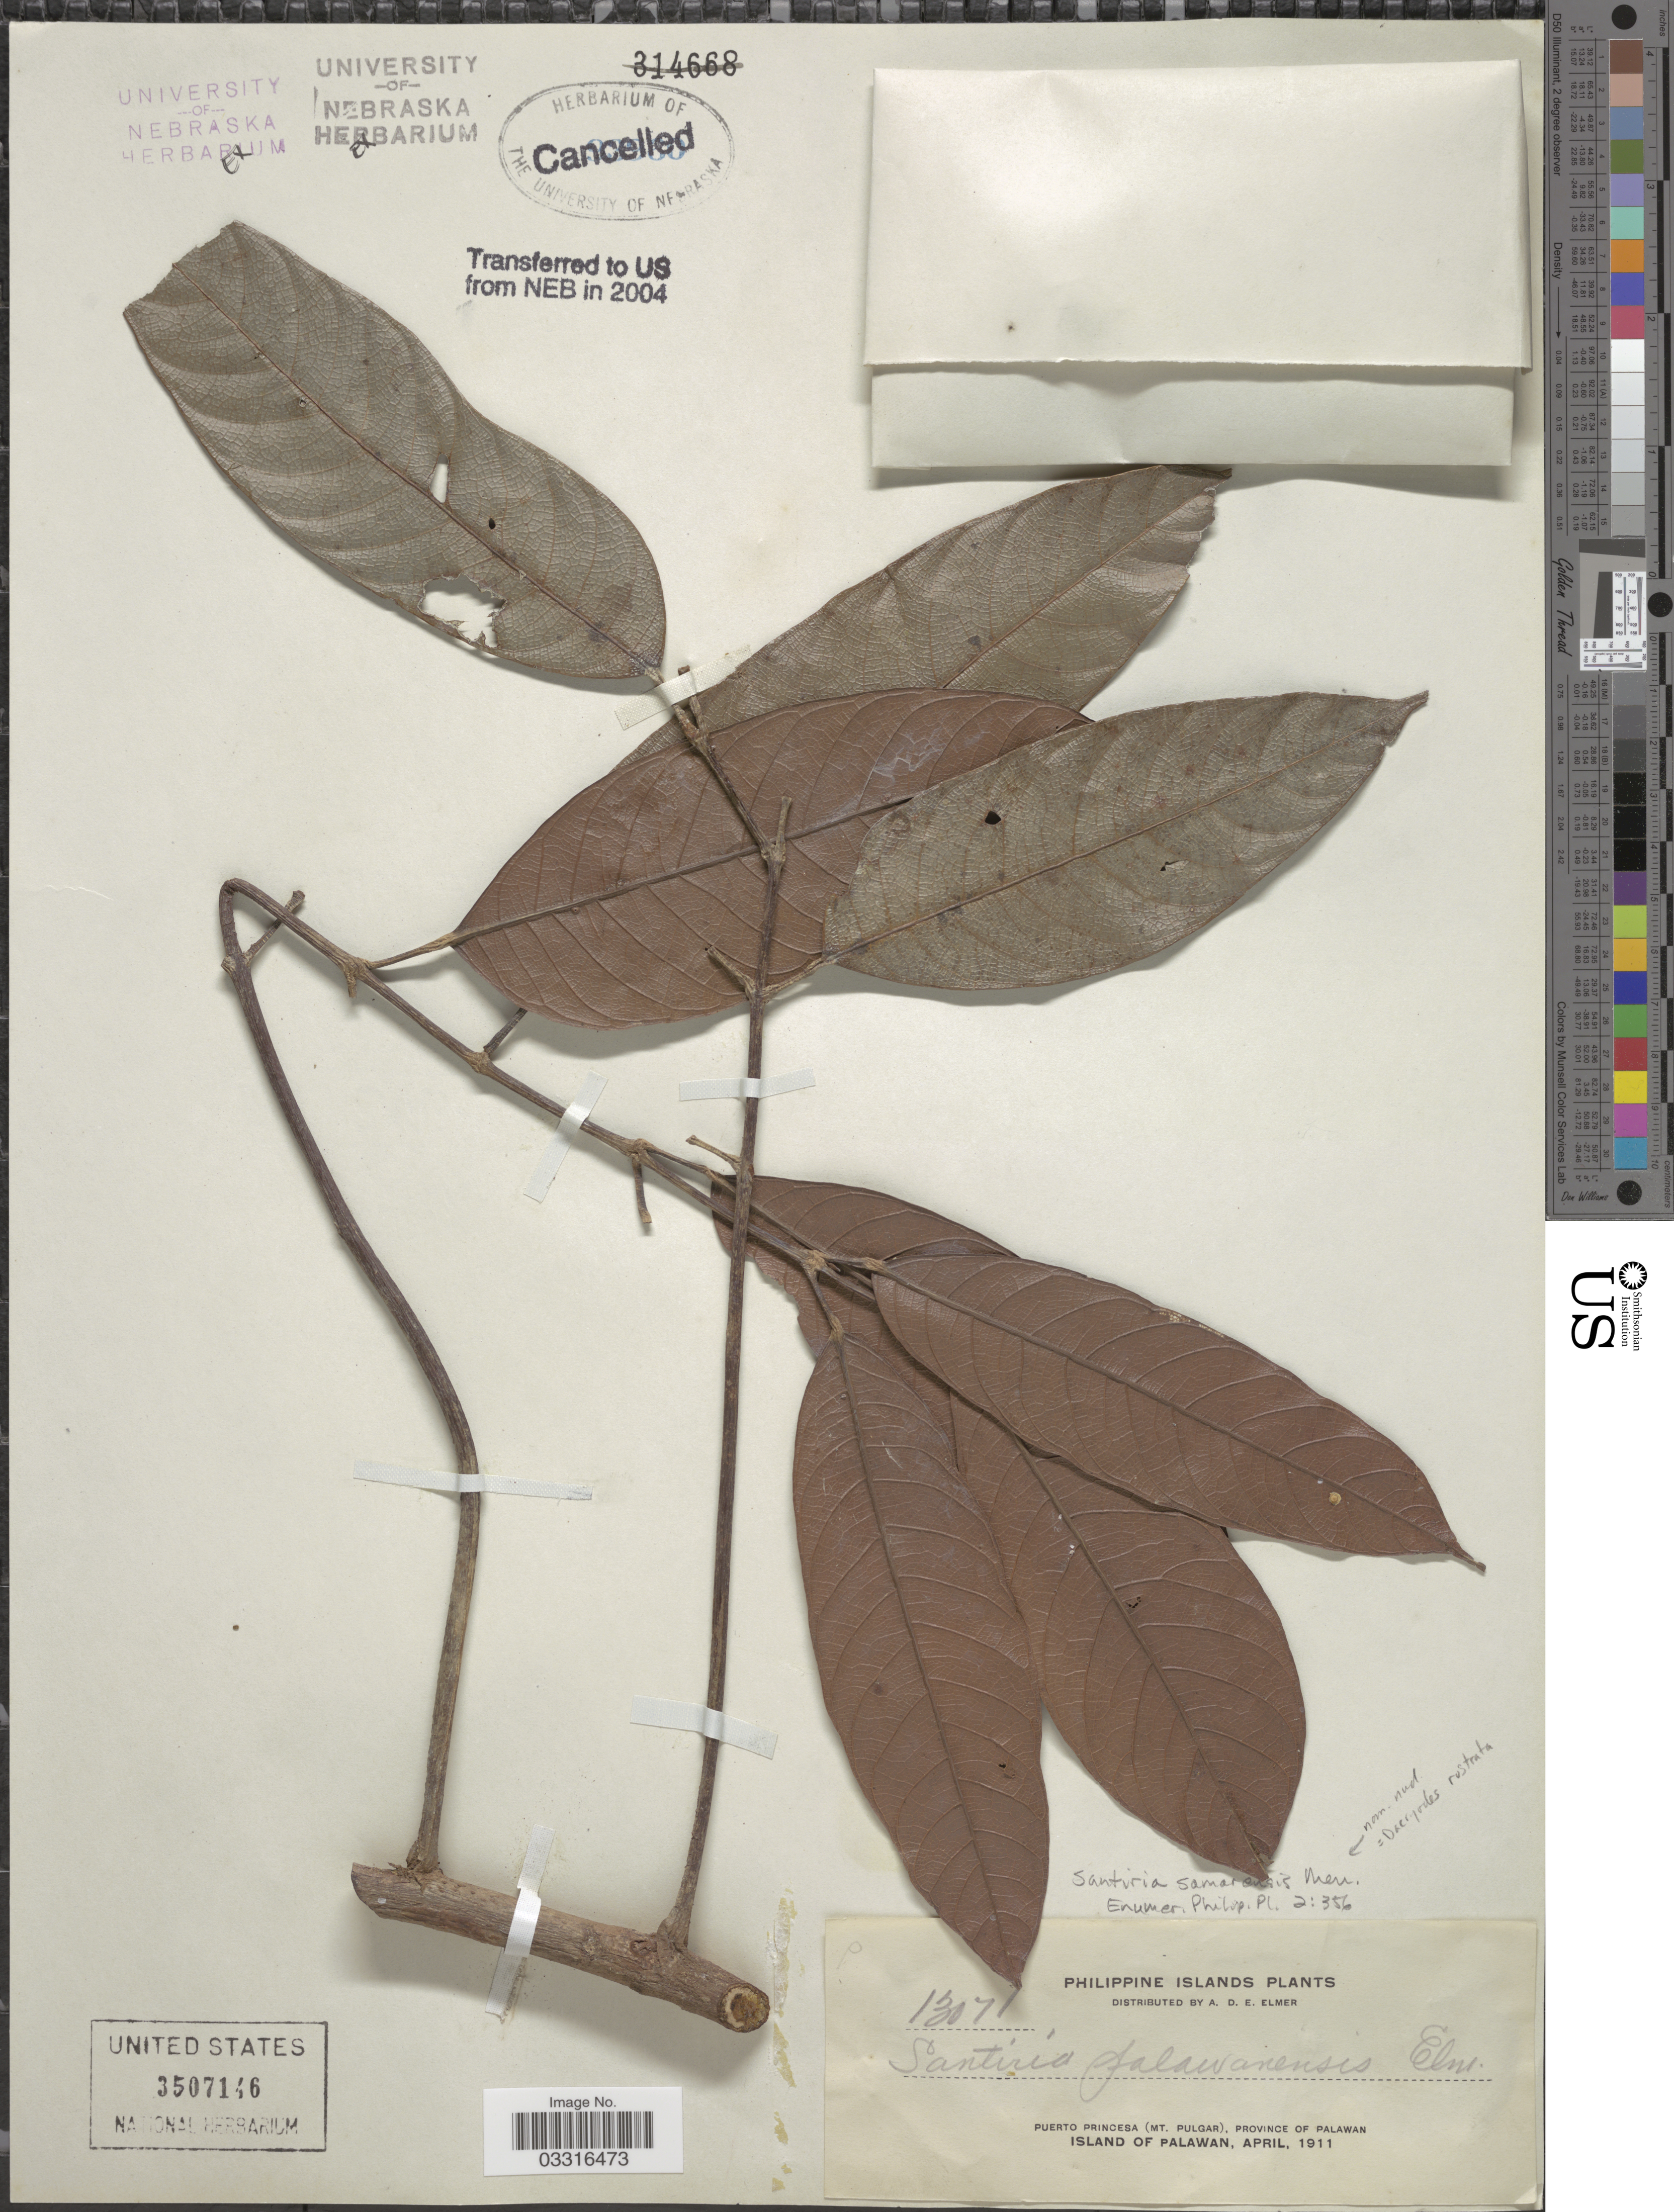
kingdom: Plantae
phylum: Tracheophyta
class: Magnoliopsida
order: Sapindales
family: Burseraceae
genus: Santiria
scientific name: Santiria rostrata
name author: Blume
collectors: A. D. E. Elmer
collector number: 13071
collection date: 1911-04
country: Philippines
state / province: Mimaropa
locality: Puerto Princesa (Mt. Pulgar), Province of Palawan, Island of Palawan.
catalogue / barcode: US 3507146